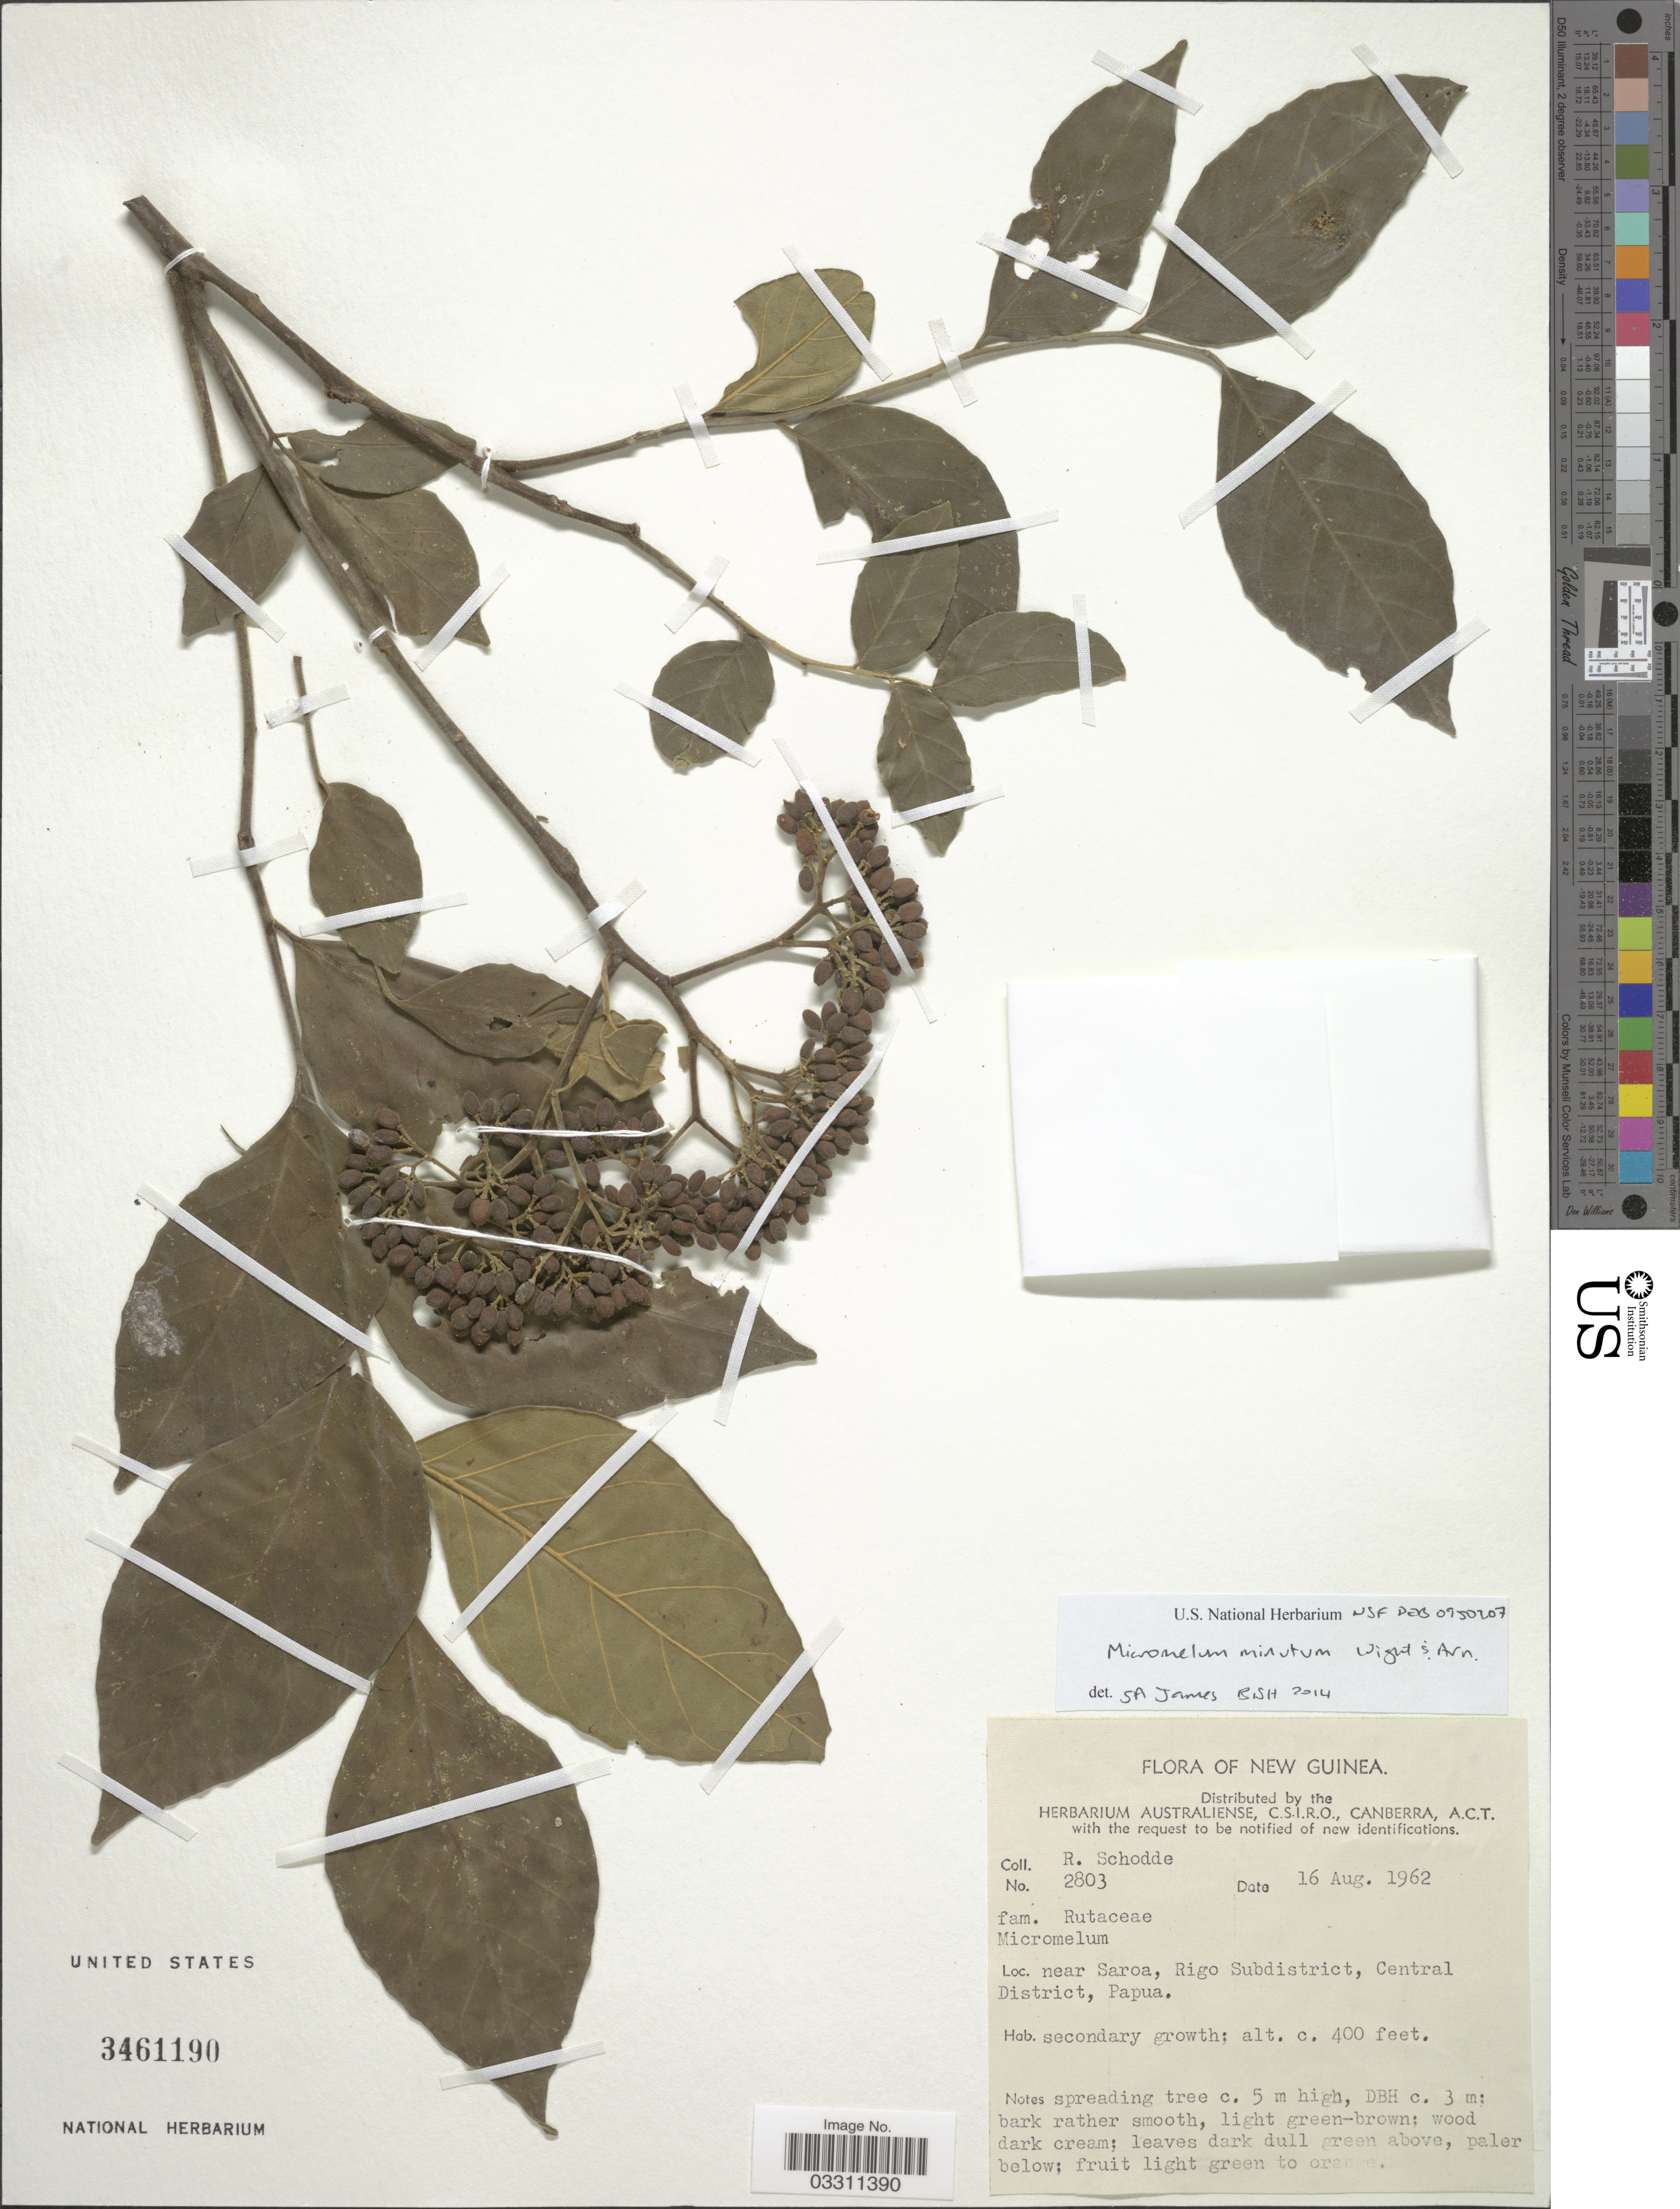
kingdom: Plantae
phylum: Tracheophyta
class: Magnoliopsida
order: Sapindales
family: Rutaceae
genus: Micromelum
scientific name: Micromelum minutum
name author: (G. Forst.) Wight & Arn.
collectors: R. Schodde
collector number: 2803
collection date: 1962-08-16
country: Papua New Guinea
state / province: Central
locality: New Guinea. Near Saroa, Rigo Subdistrict, Central District, Papua.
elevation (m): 122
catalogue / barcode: US 3461190